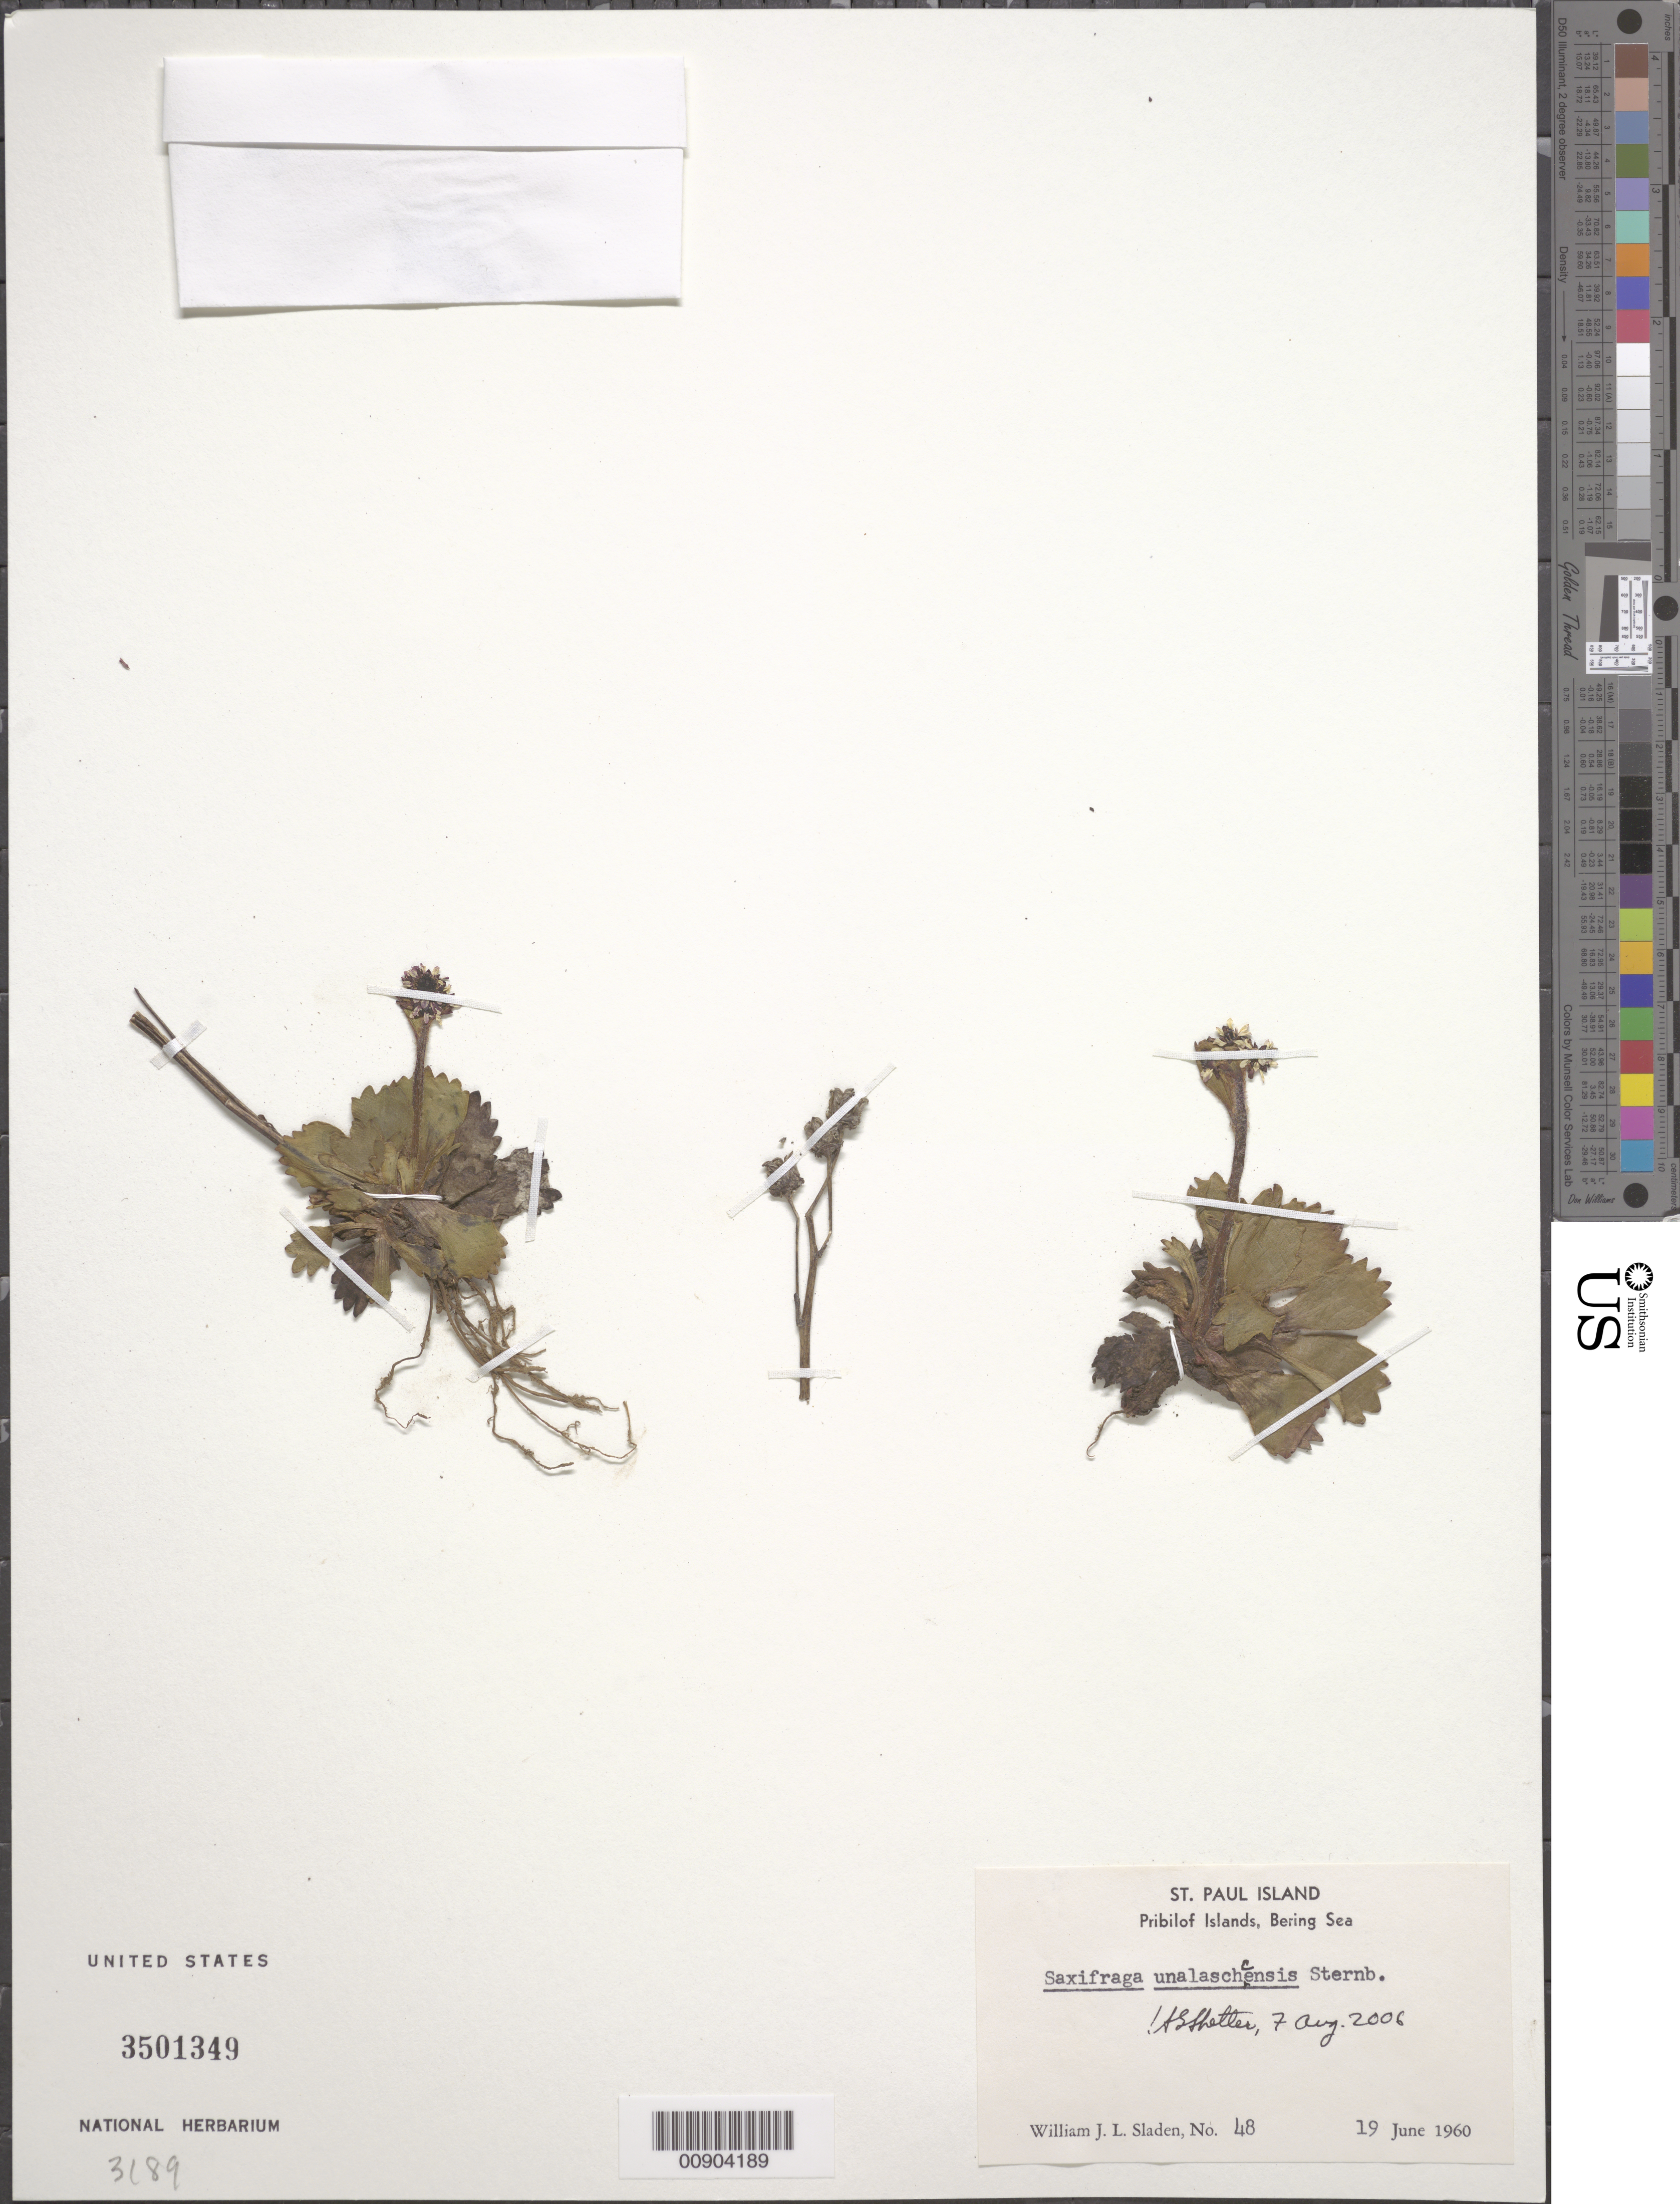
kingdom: Plantae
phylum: Tracheophyta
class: Magnoliopsida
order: Saxifragales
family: Saxifragaceae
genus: Micranthes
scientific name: Micranthes unalaschcensis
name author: (Sternb.) Gornall & H. Ohba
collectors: W. Sladen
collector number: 48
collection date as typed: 19 Jun 1960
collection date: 1960-06-19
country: United States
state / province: Alaska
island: St. Paul Island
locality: St. Paul Island., Bering Sea, Pribilof Islands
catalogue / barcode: US 3501349